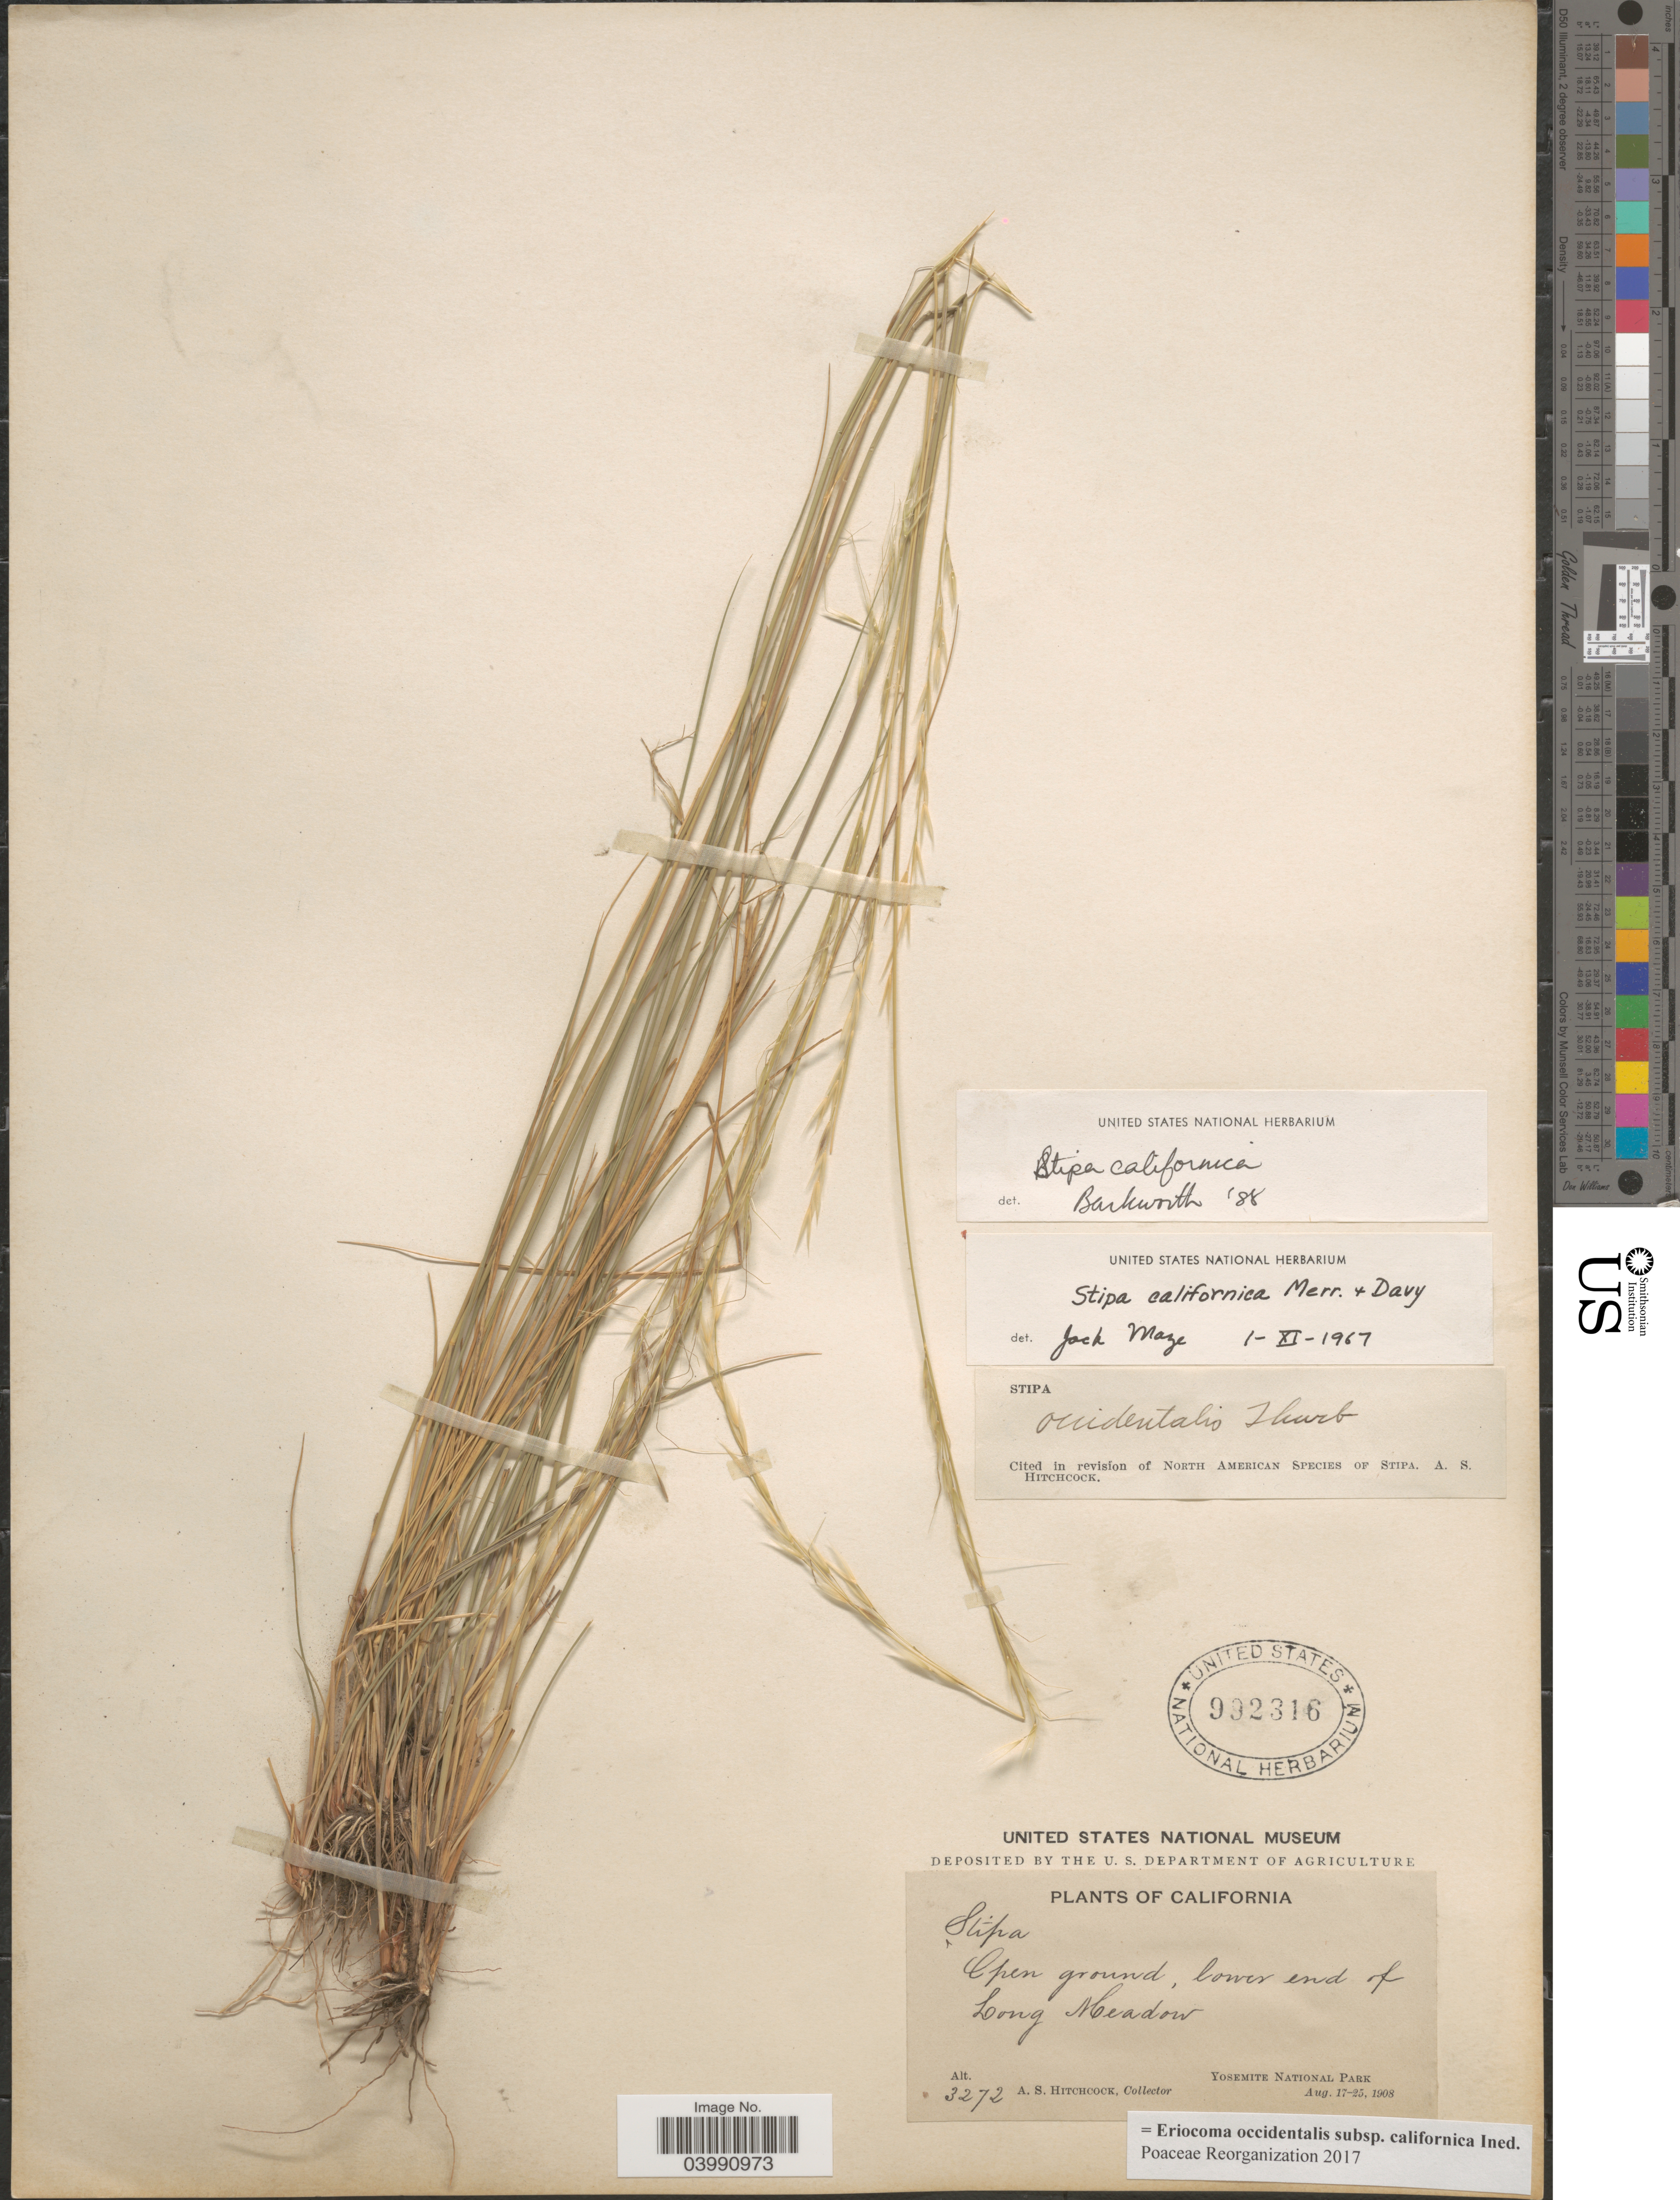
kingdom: Plantae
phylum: Tracheophyta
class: Liliopsida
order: Poales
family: Poaceae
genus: Eriocoma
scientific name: Eriocoma occidentalis subsp. californica ined.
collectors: A. S. Hitchcock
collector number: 3272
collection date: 1908-08-17/1908-08-25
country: United States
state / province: California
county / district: Mariposa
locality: Open ground, lower end of Long Meadow. Yosemite National Park.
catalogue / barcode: US 992316